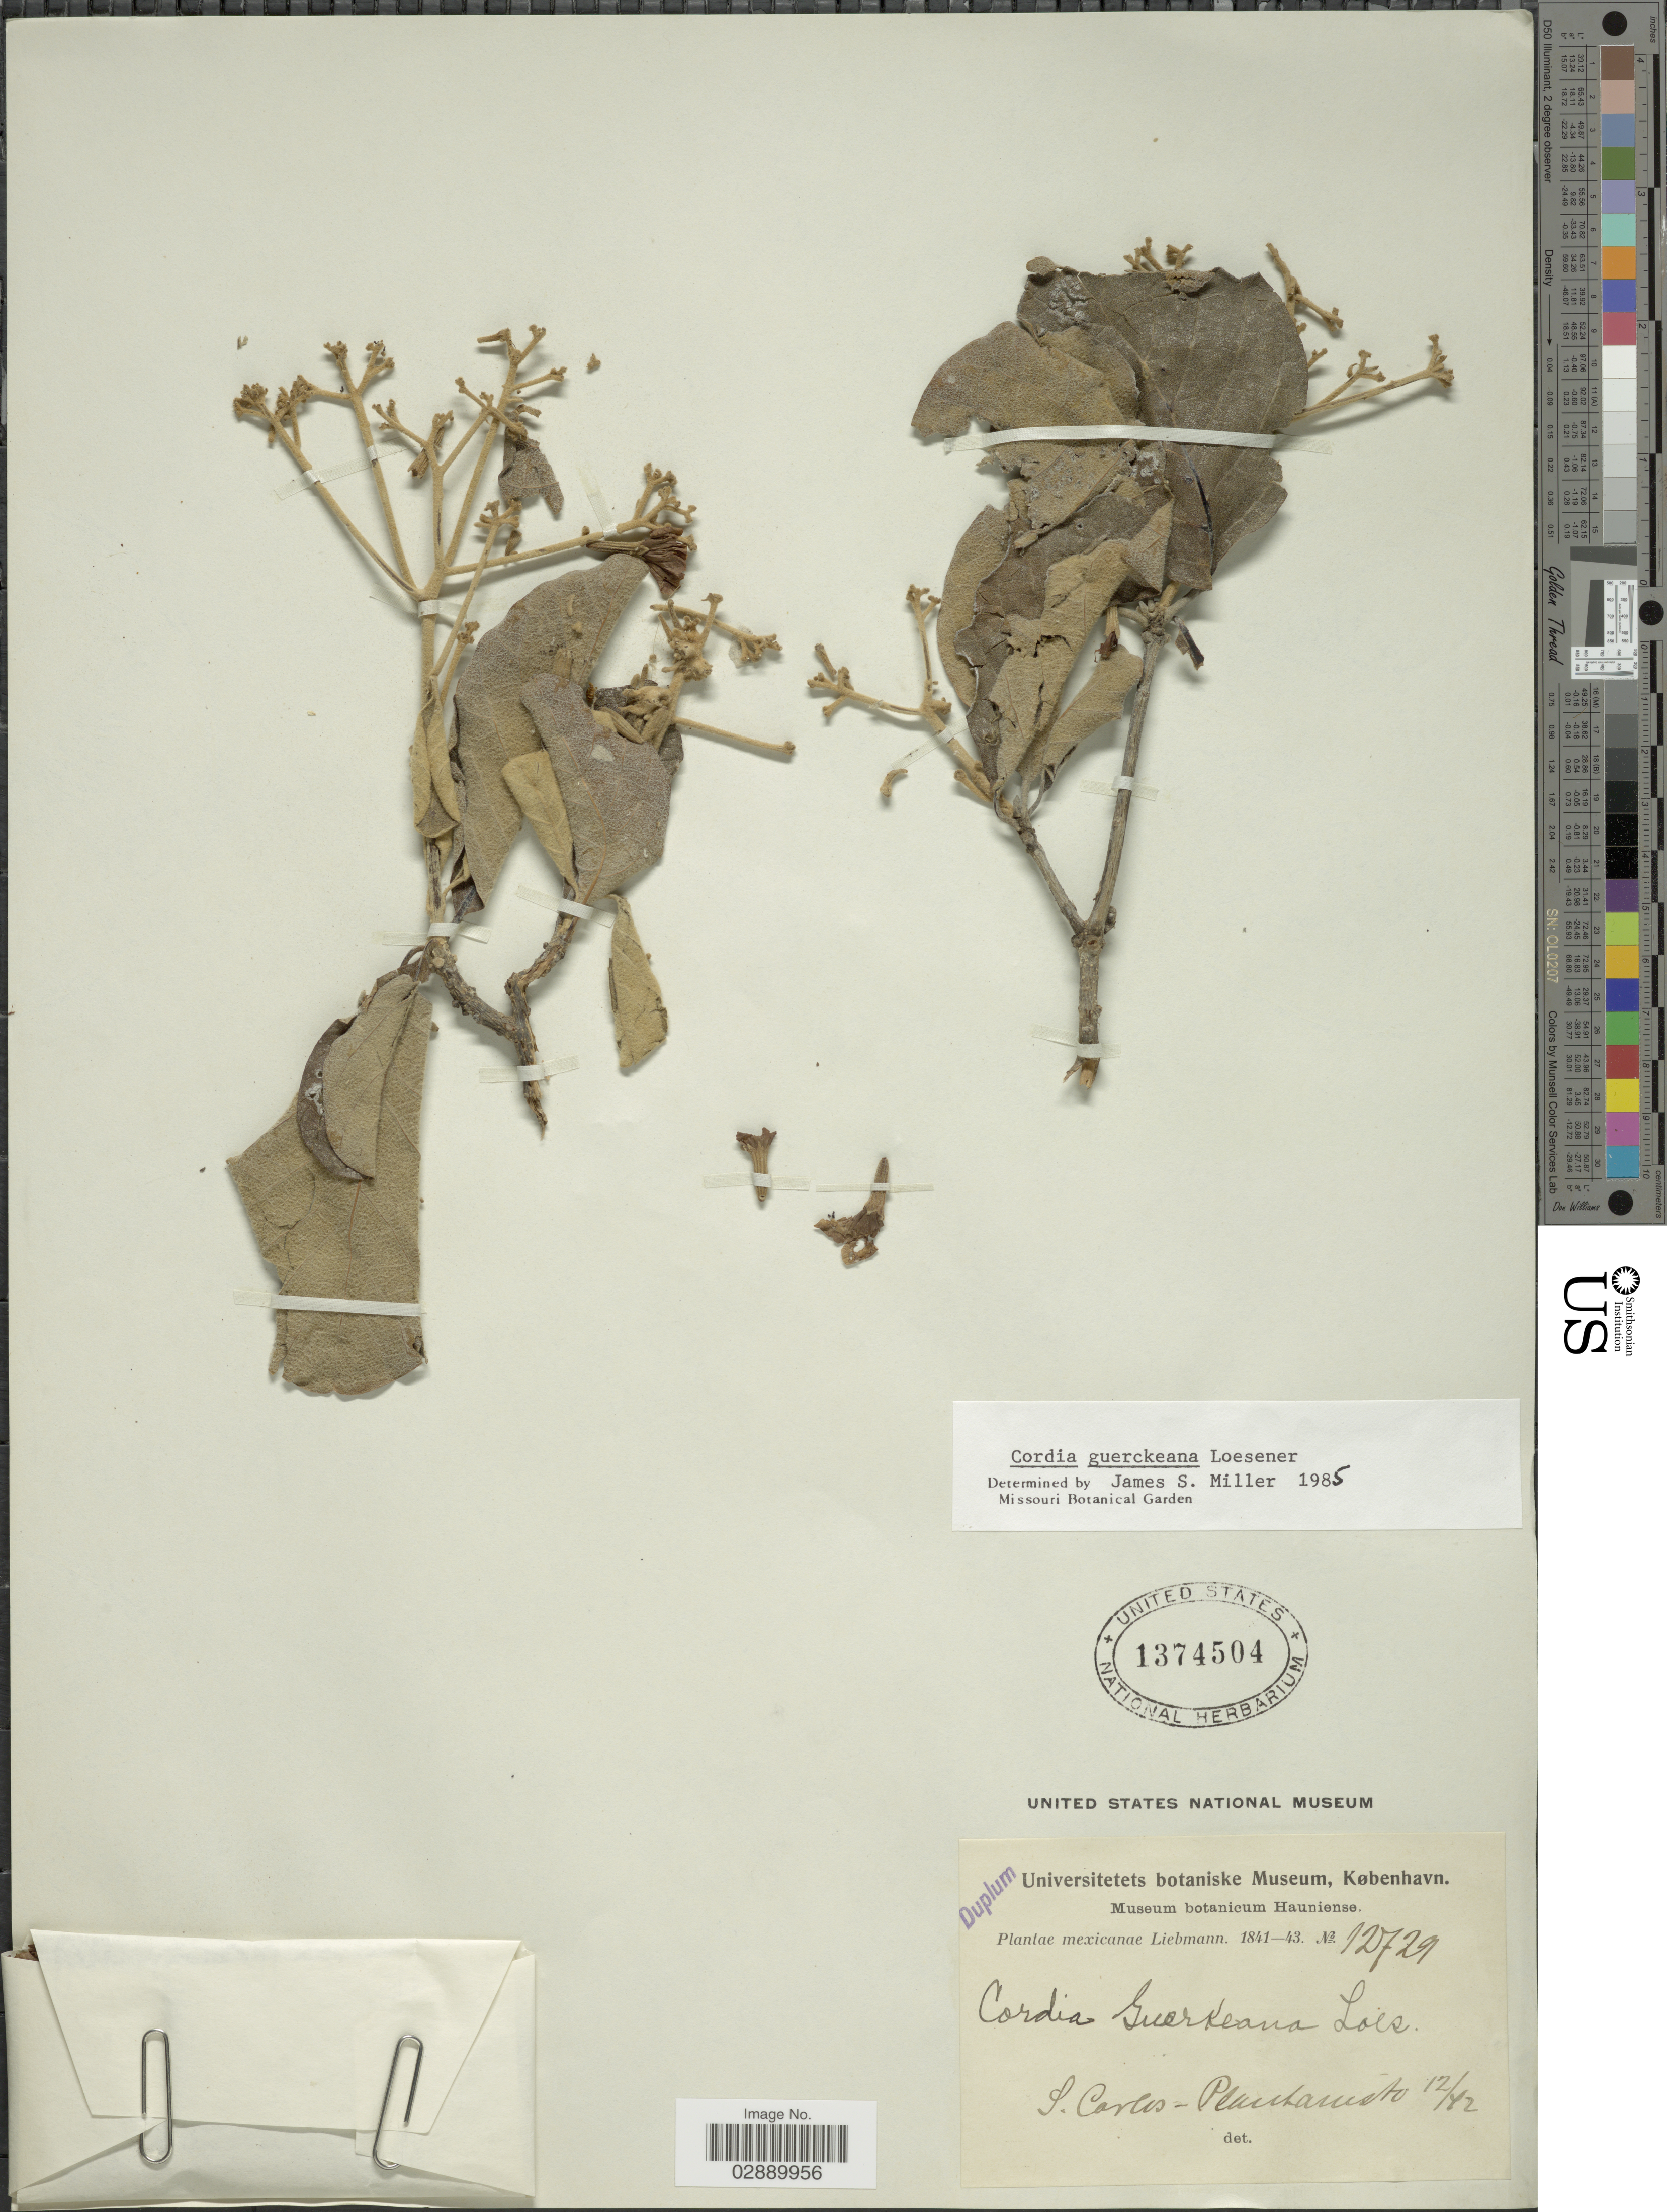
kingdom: Plantae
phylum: Tracheophyta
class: Magnoliopsida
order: Boraginales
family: Cordiaceae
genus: Cordia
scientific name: Cordia guerkeana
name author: Loes.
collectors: Liebmann, --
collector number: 12729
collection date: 1842-12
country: Mexico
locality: S. Carlos - Plantanisto.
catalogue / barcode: US 1374504